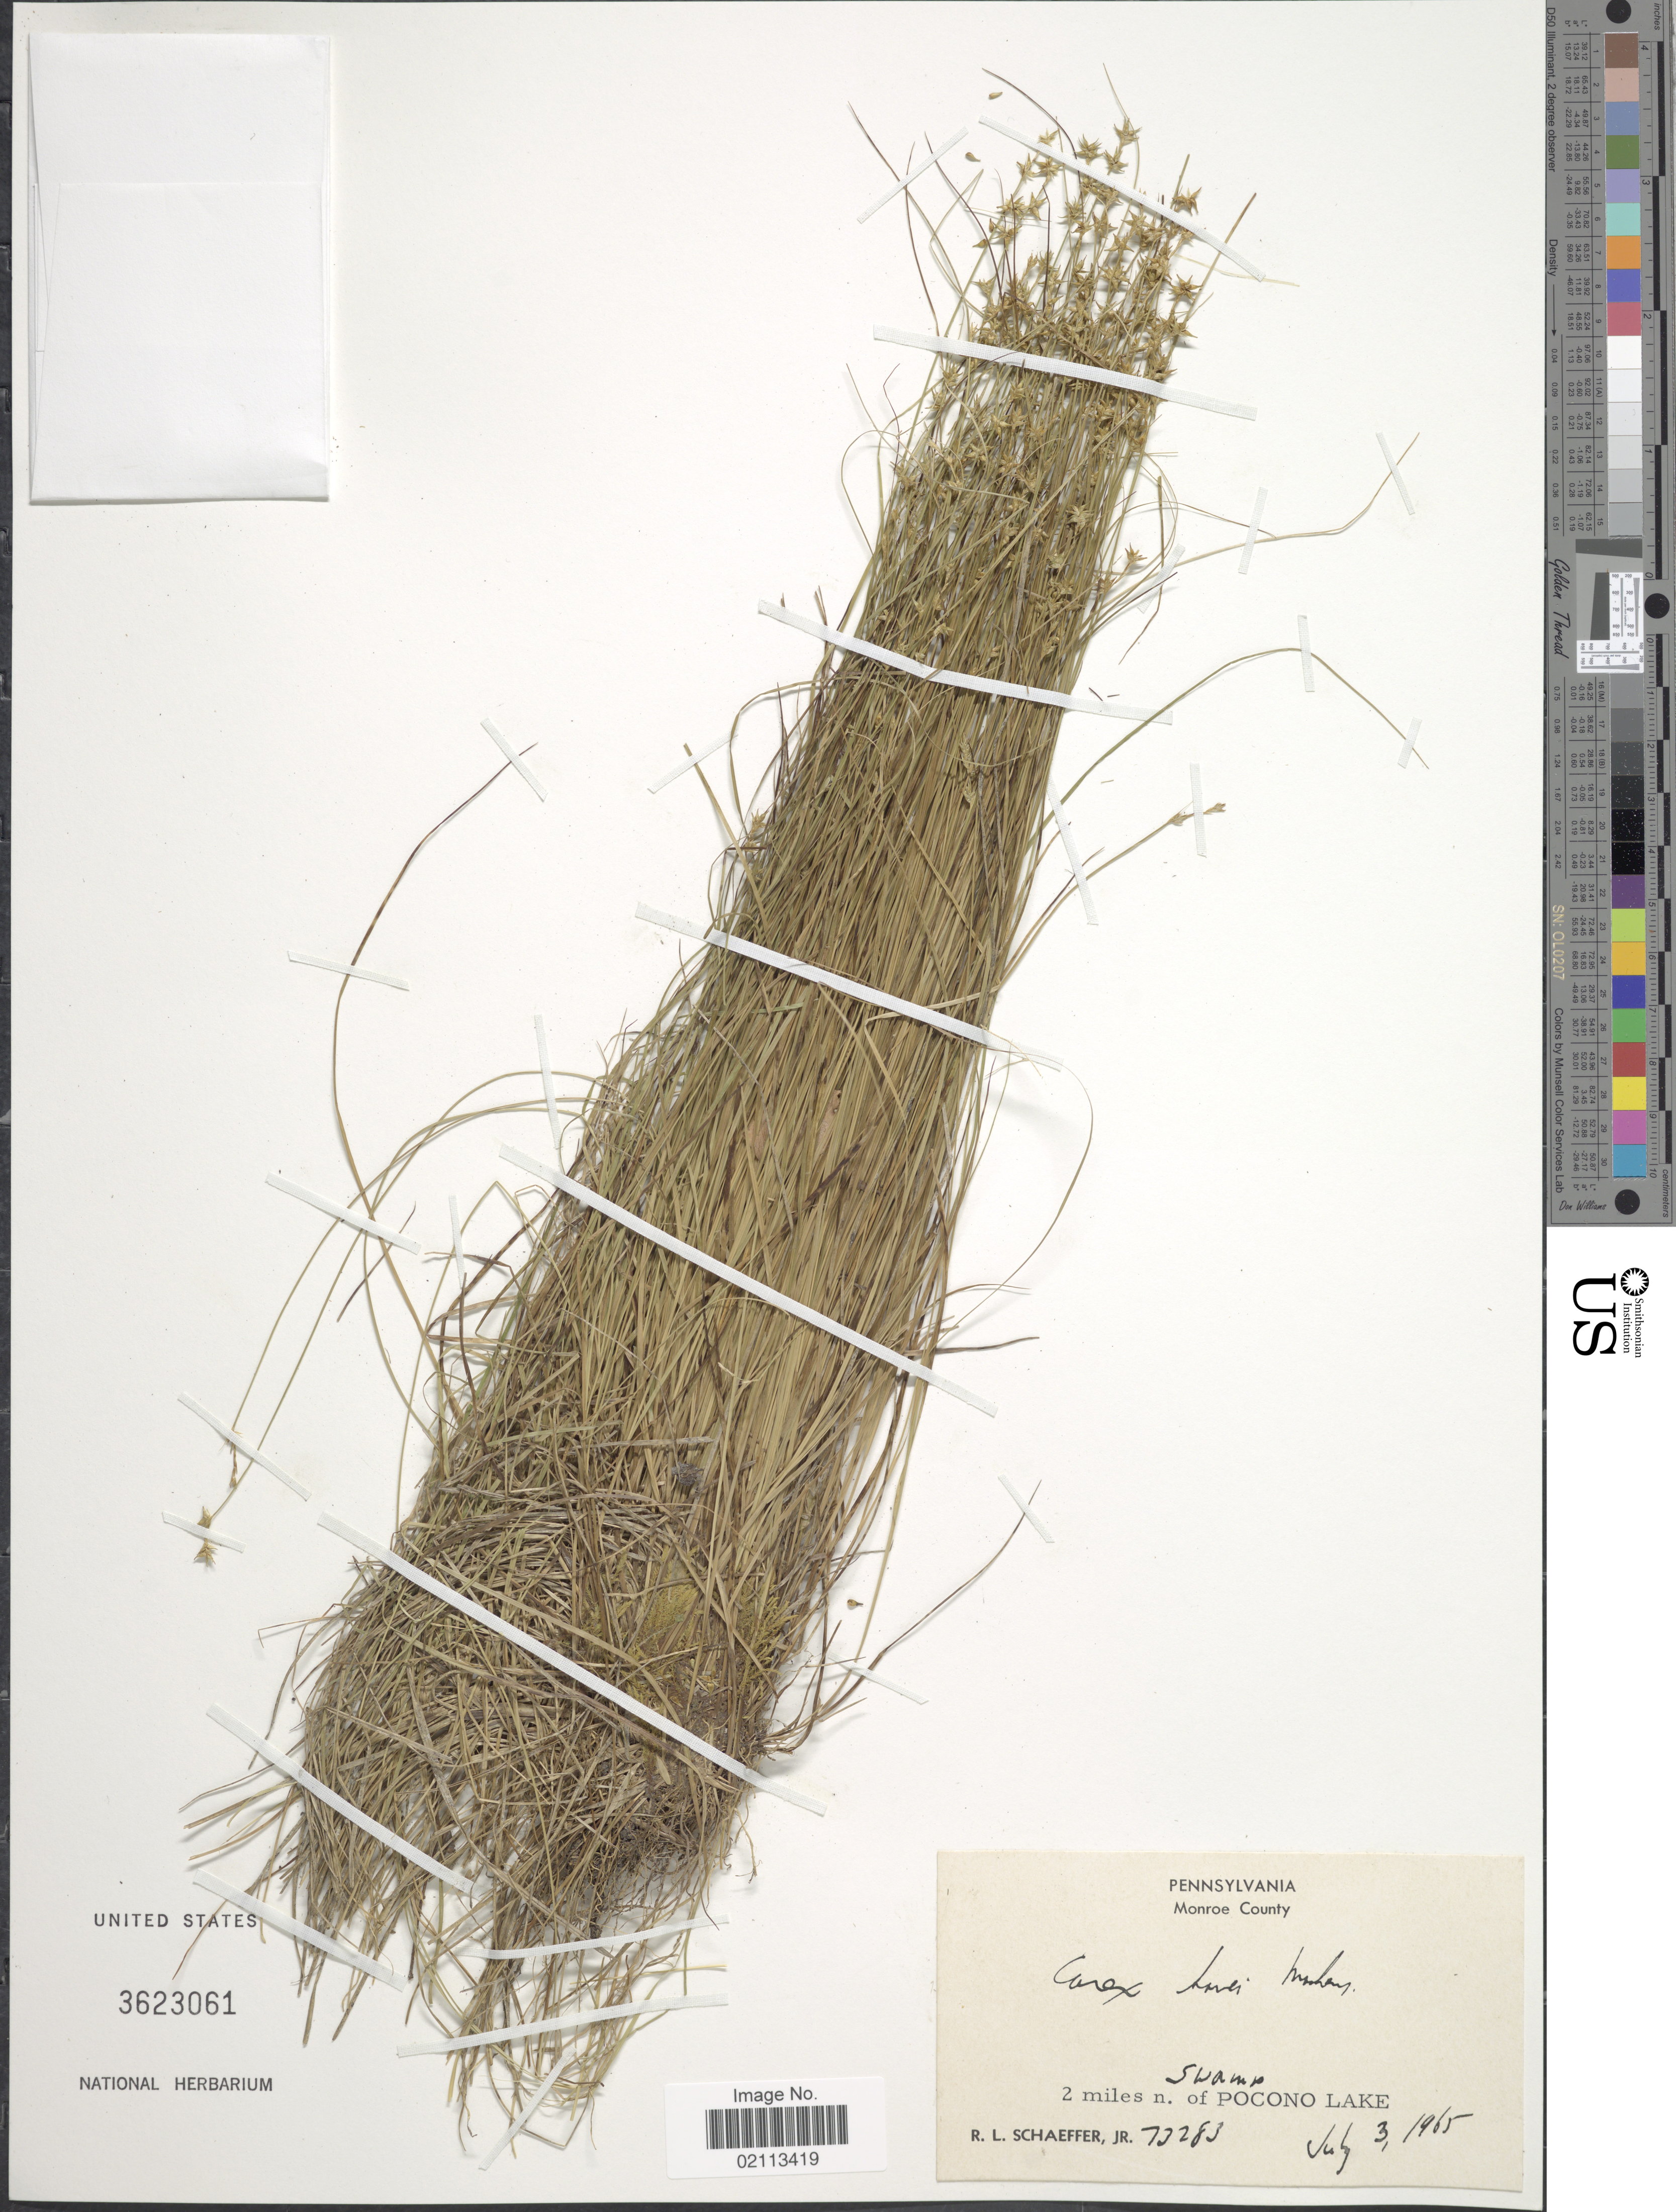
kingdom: Plantae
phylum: Tracheophyta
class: Liliopsida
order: Poales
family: Cyperaceae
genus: Carex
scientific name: Carex howei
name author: Mack.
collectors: R. L. Schaeffer Jr.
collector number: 73283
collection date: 1965-07-03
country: United States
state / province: Pennsylvania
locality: Monroe County, Swamp, 2 miles N. of Pocono Lake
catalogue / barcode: US 3623061